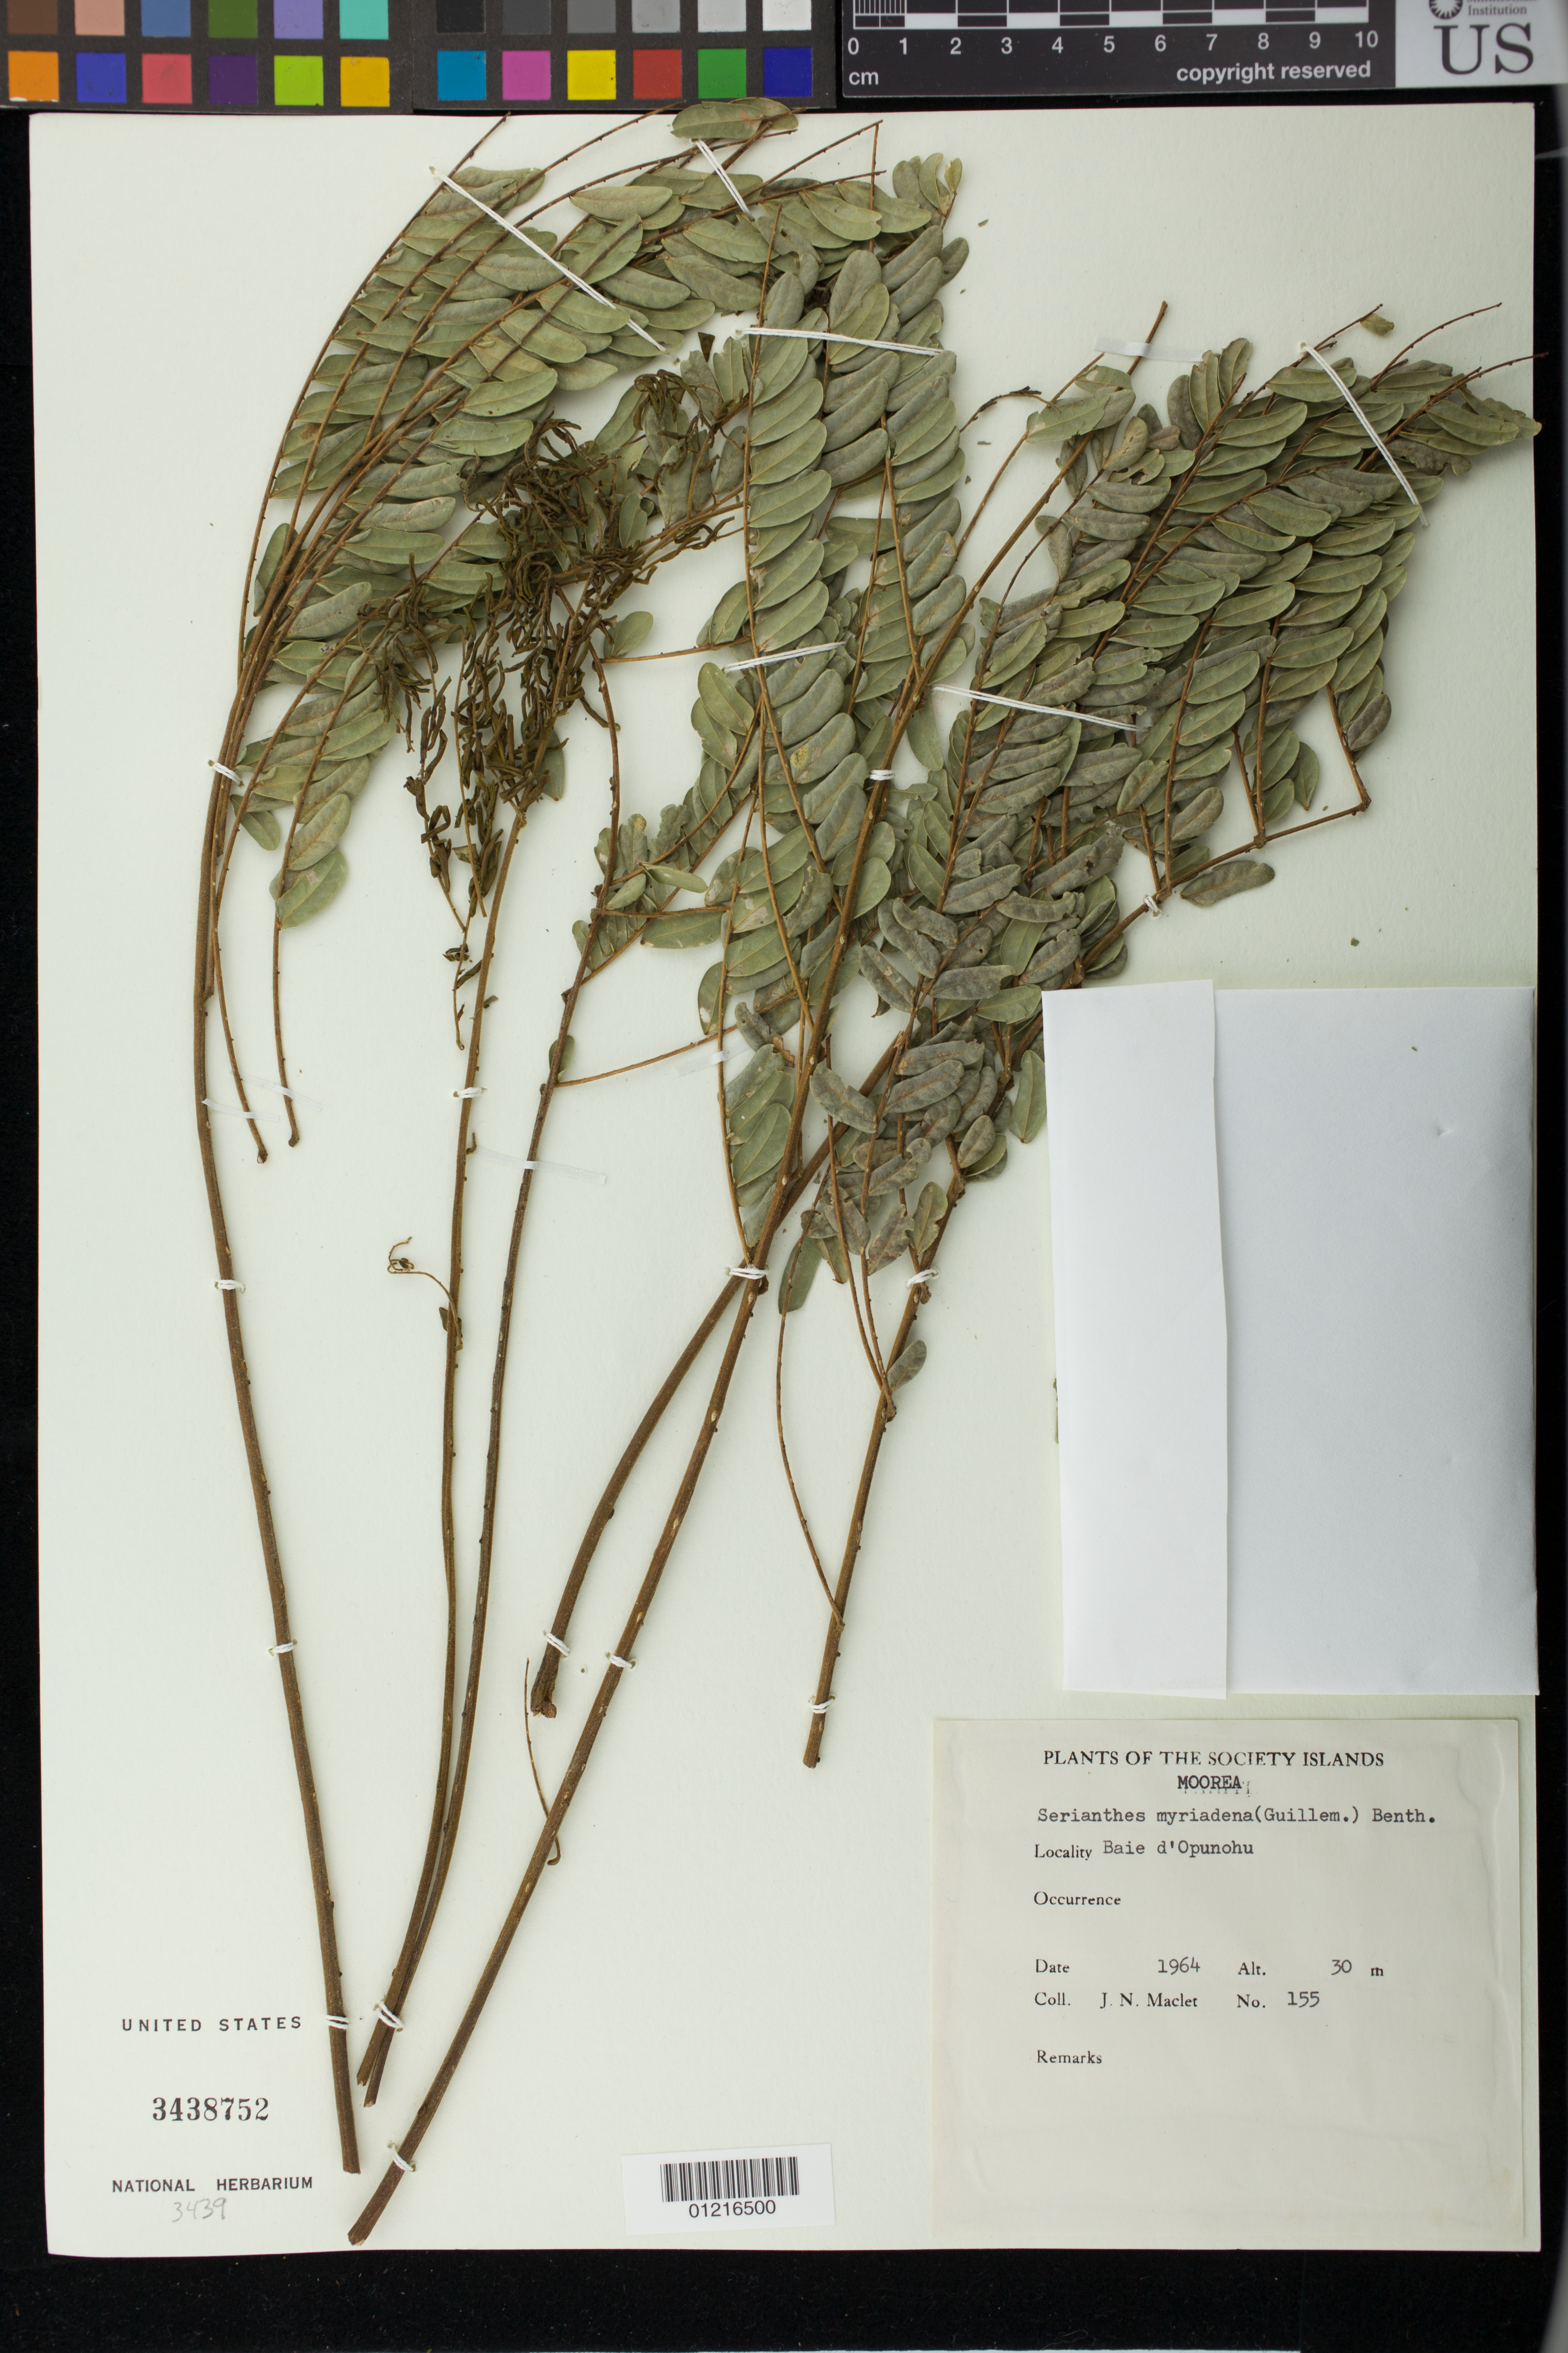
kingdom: Plantae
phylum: Tracheophyta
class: Magnoliopsida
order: Fabales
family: Fabaceae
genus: Serianthes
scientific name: Serianthes myriadenia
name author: (Bertero & Jacot-Guill.) Planch. ex Benth.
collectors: J. Maclet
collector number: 155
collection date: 1964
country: French Polynesia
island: Moorea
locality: Baie d'Opunohu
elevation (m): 30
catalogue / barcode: US 3438752